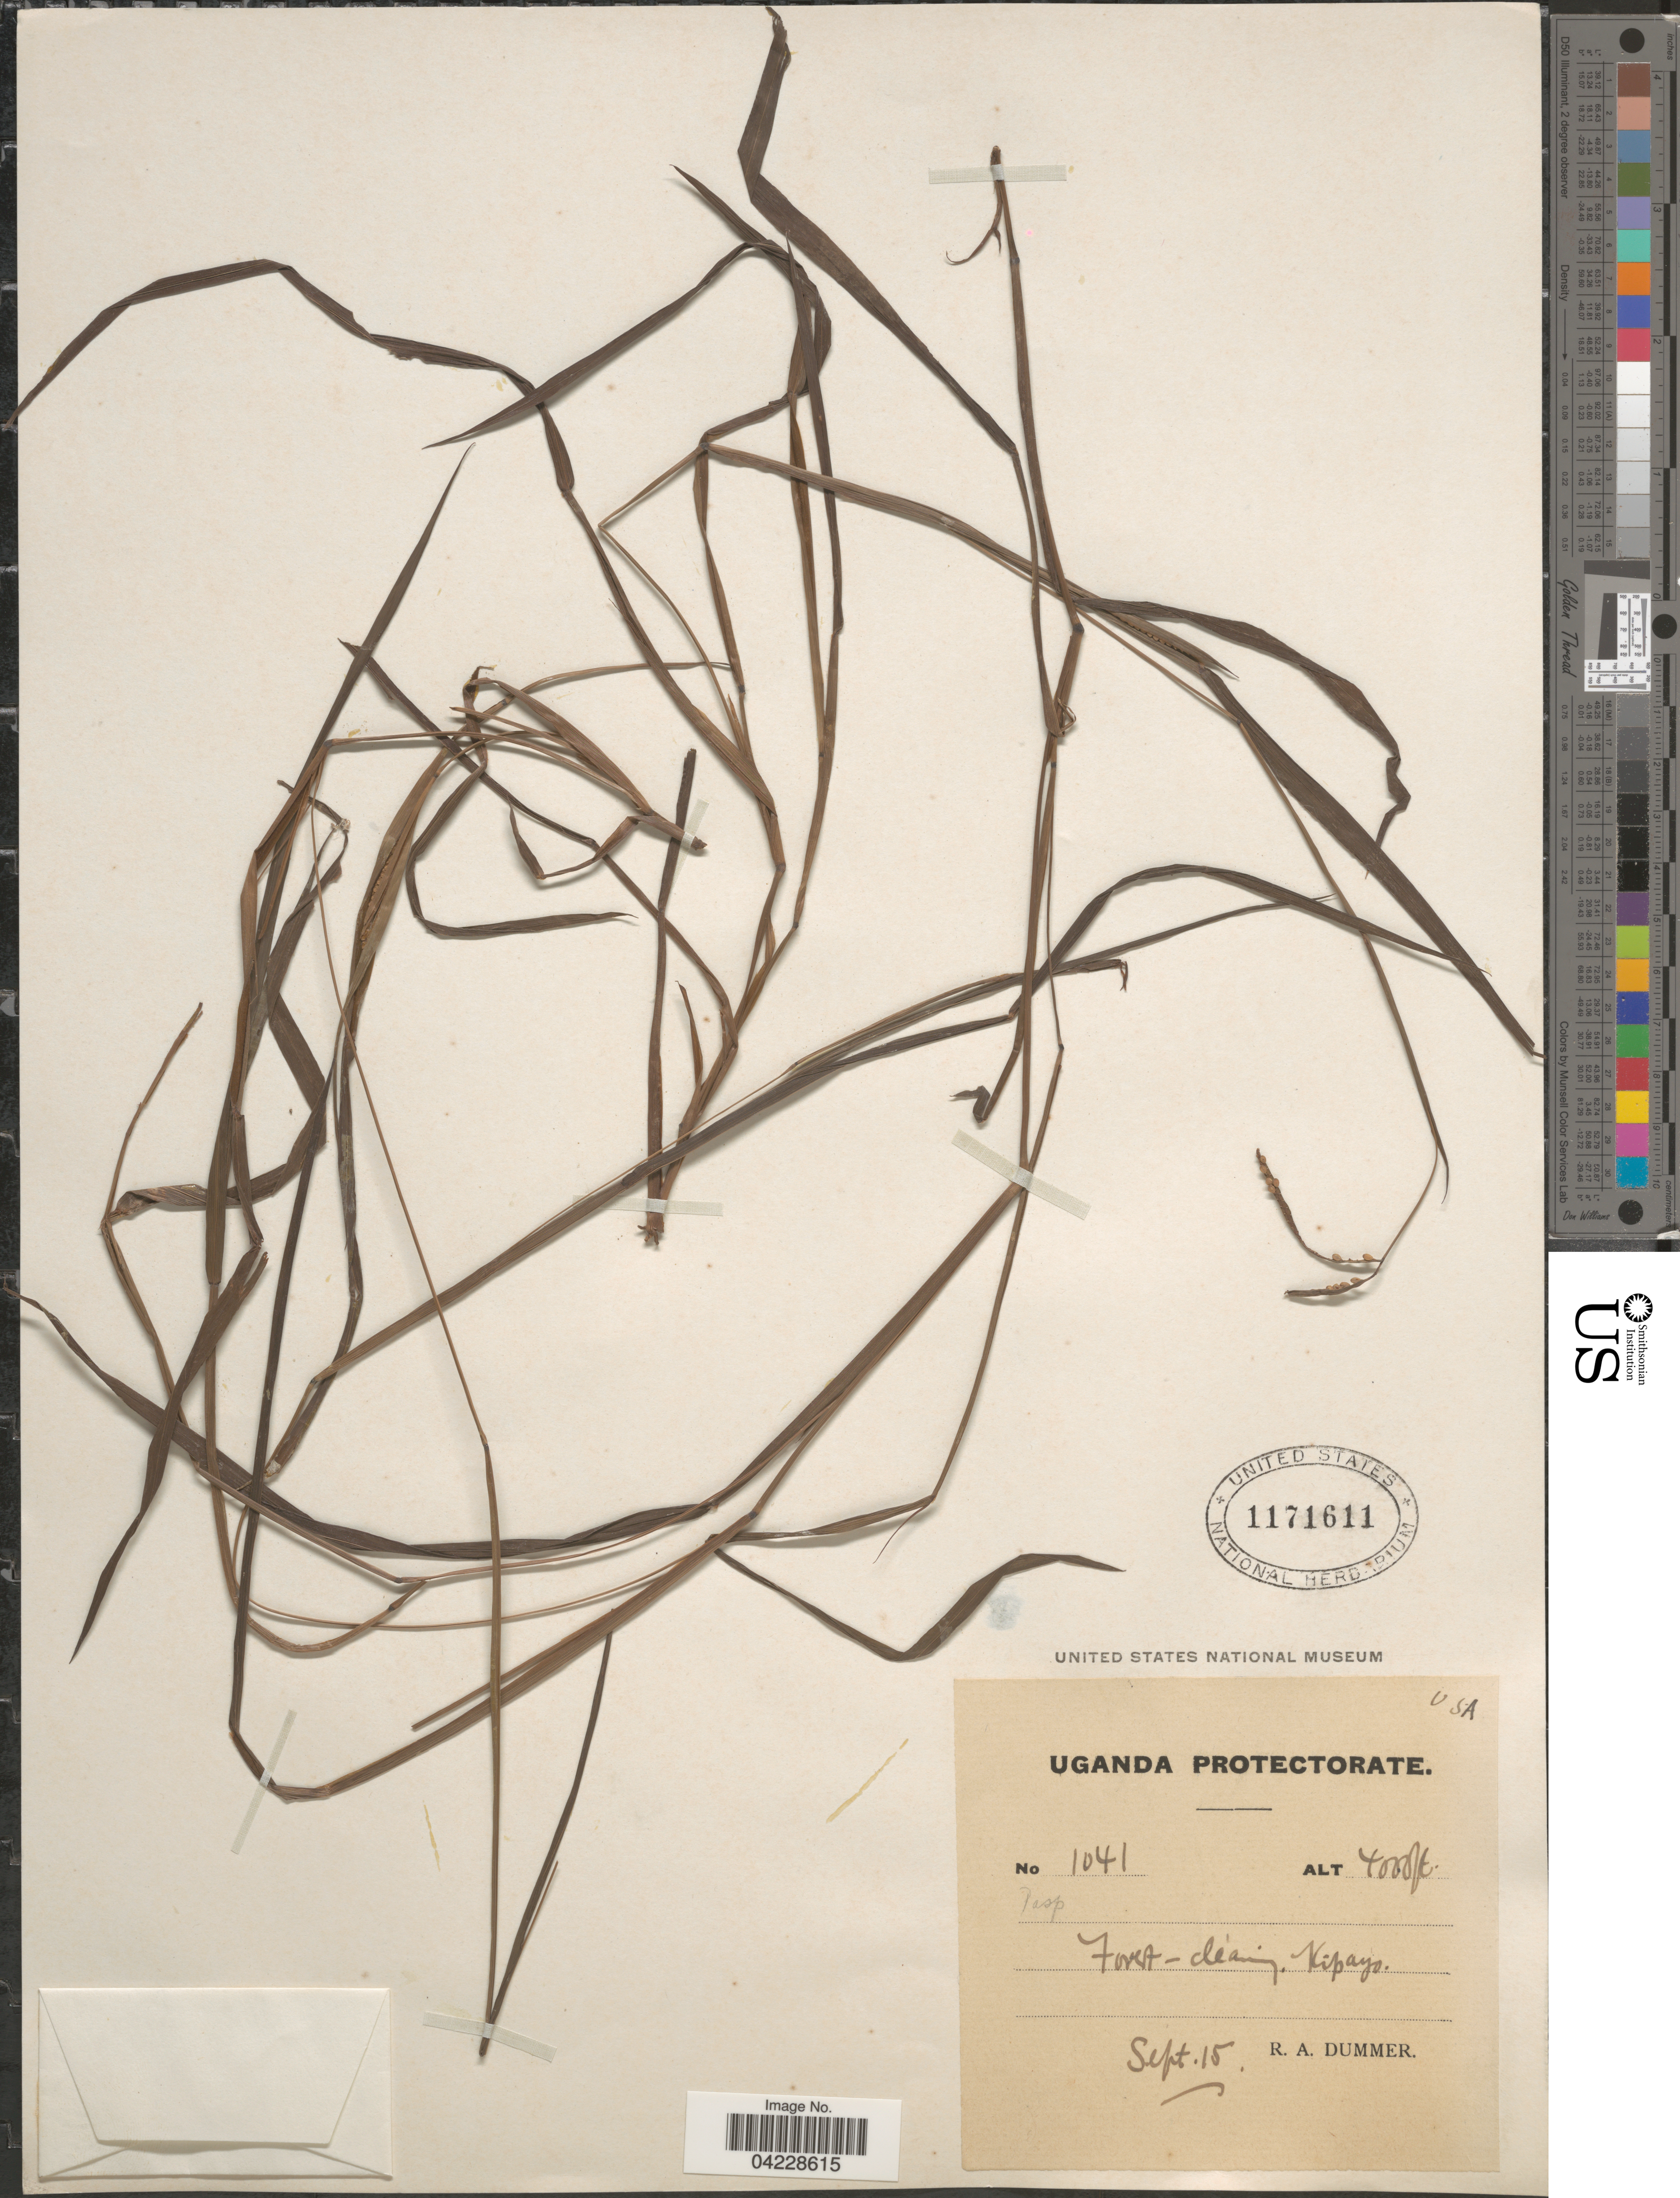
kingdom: Plantae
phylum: Tracheophyta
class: Liliopsida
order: Poales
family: Poaceae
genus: Paspalum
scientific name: Paspalum scrobiculatum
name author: L.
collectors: R. Dümmer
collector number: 1041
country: Uganda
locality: Uganda Protectorate. Forest-clearing. Kipayo.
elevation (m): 1219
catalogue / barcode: US 1171611